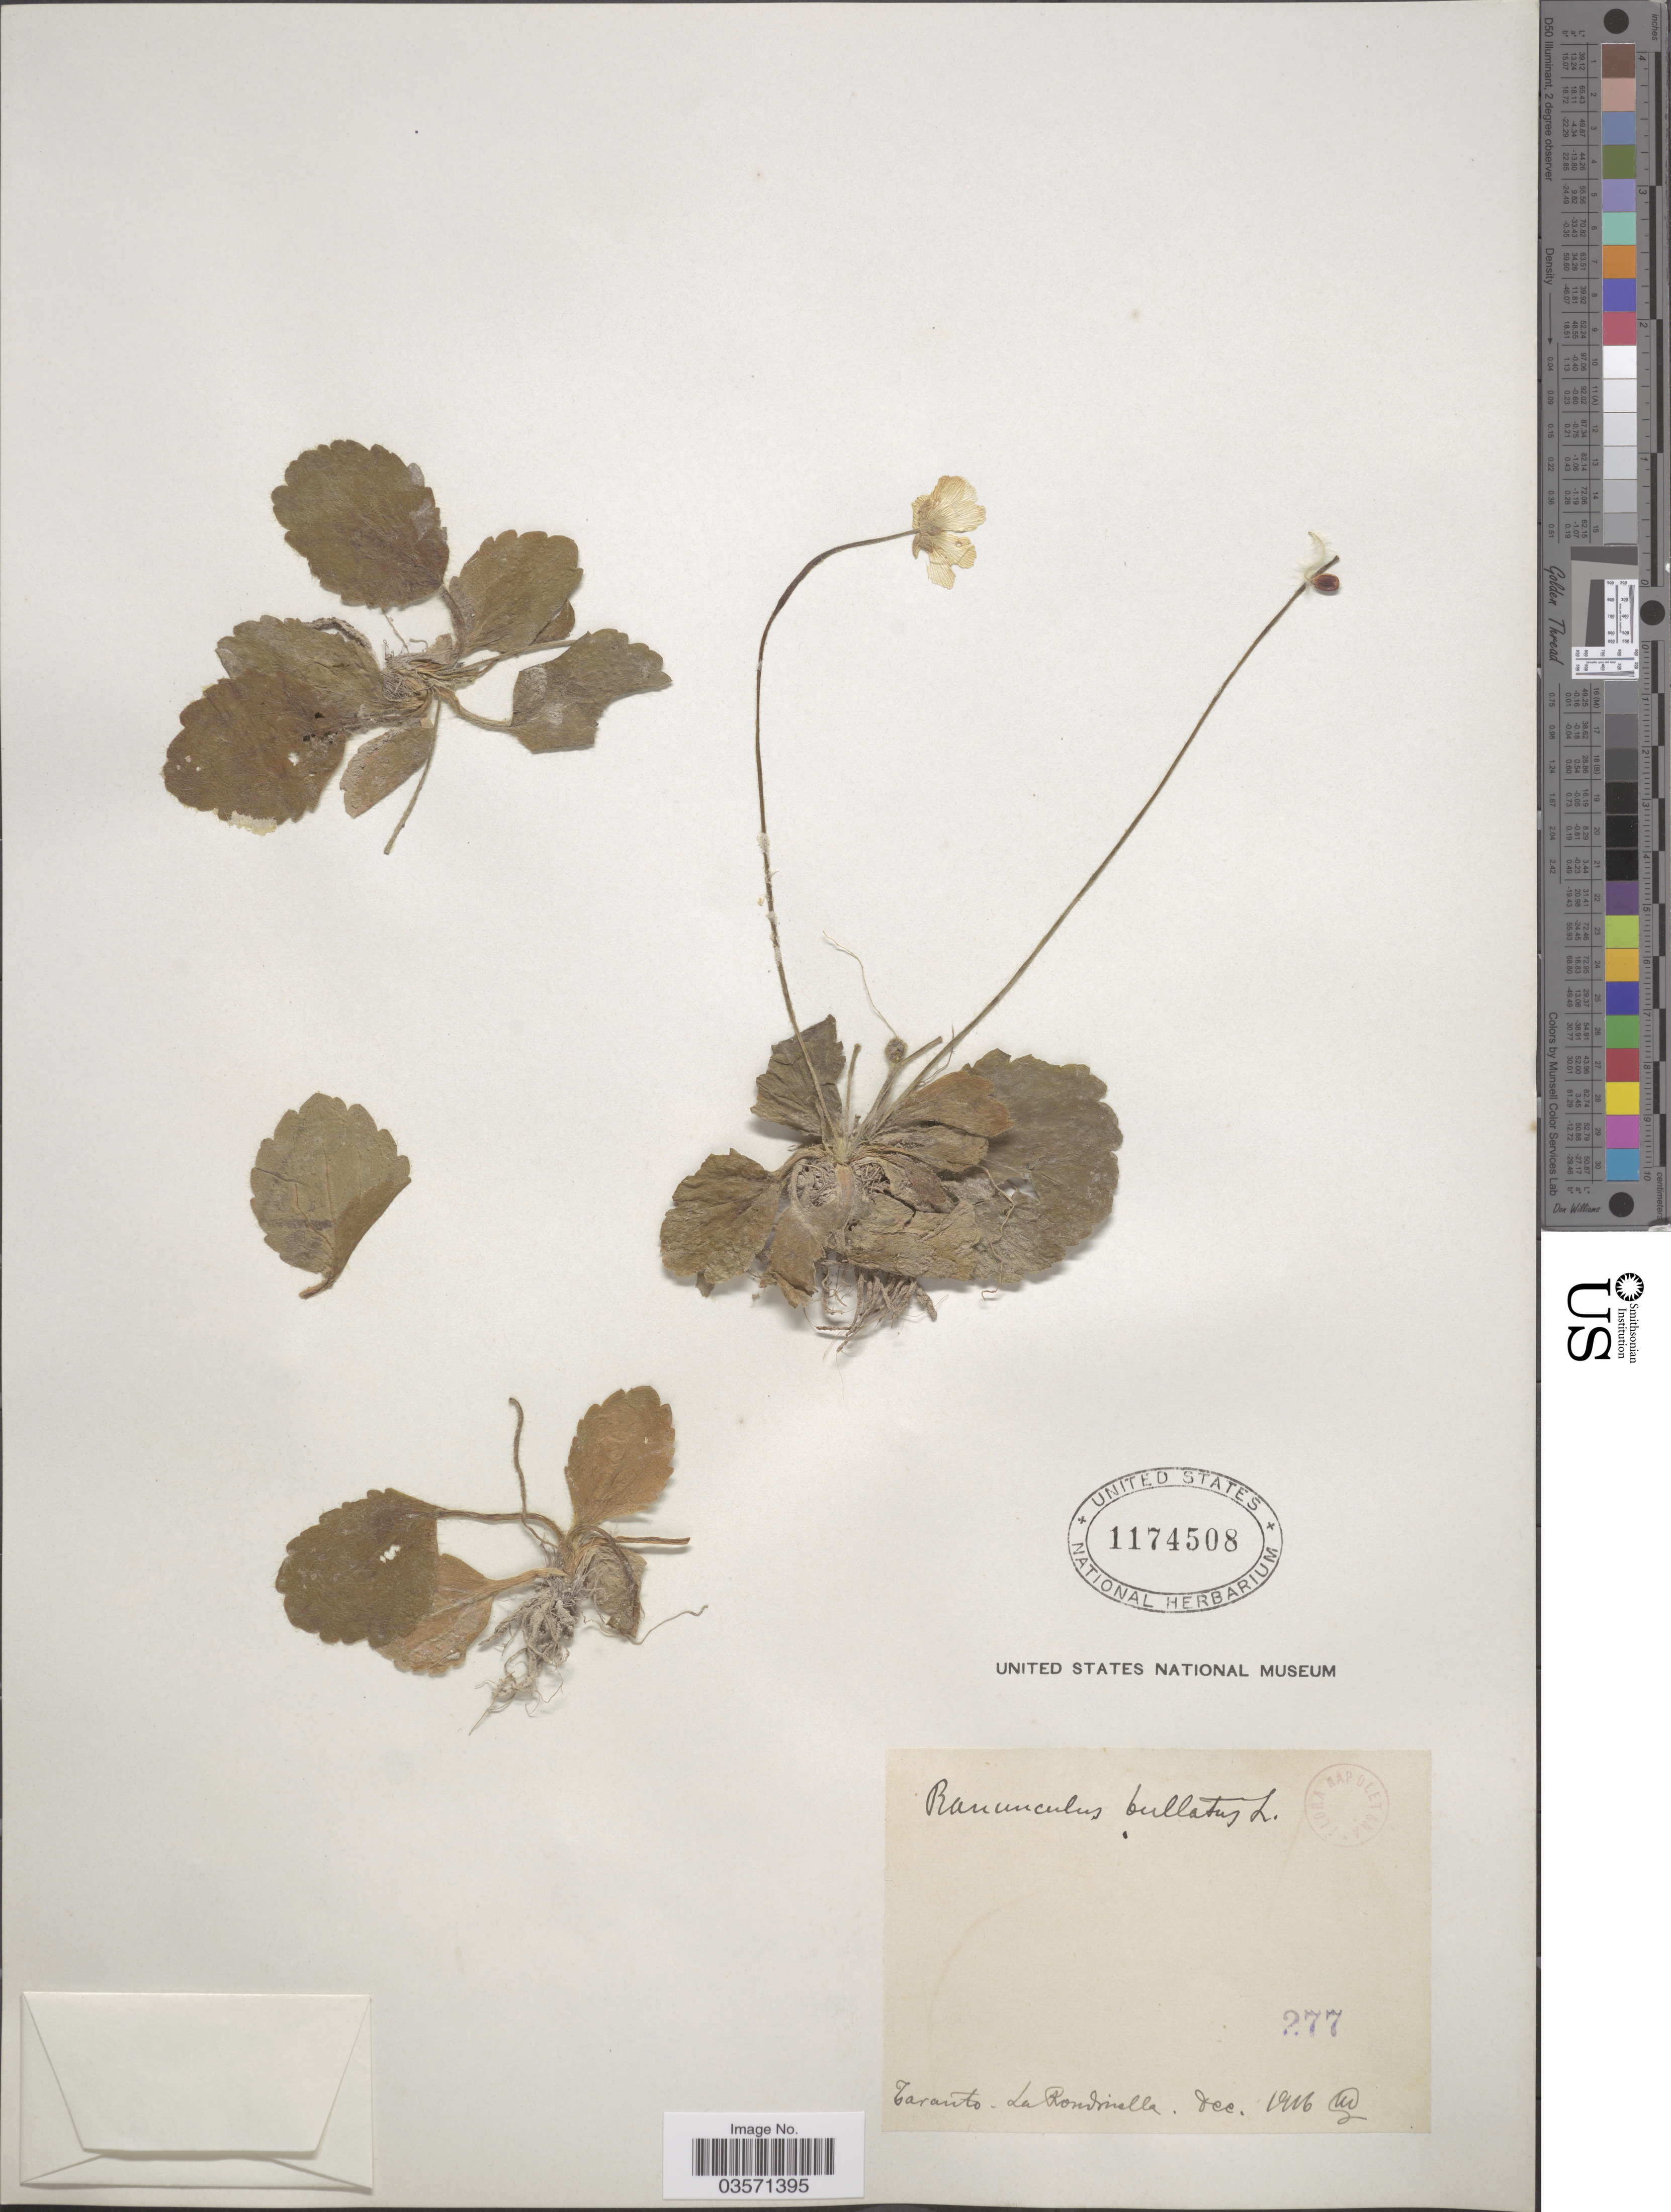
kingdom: Plantae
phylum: Tracheophyta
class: Magnoliopsida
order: Ranunculales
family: Ranunculaceae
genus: Ranunculus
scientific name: Ranunculus bullatus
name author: L.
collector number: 277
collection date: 1916-12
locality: Taranto - La Rondrinella. [interpreted]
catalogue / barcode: US 1174508